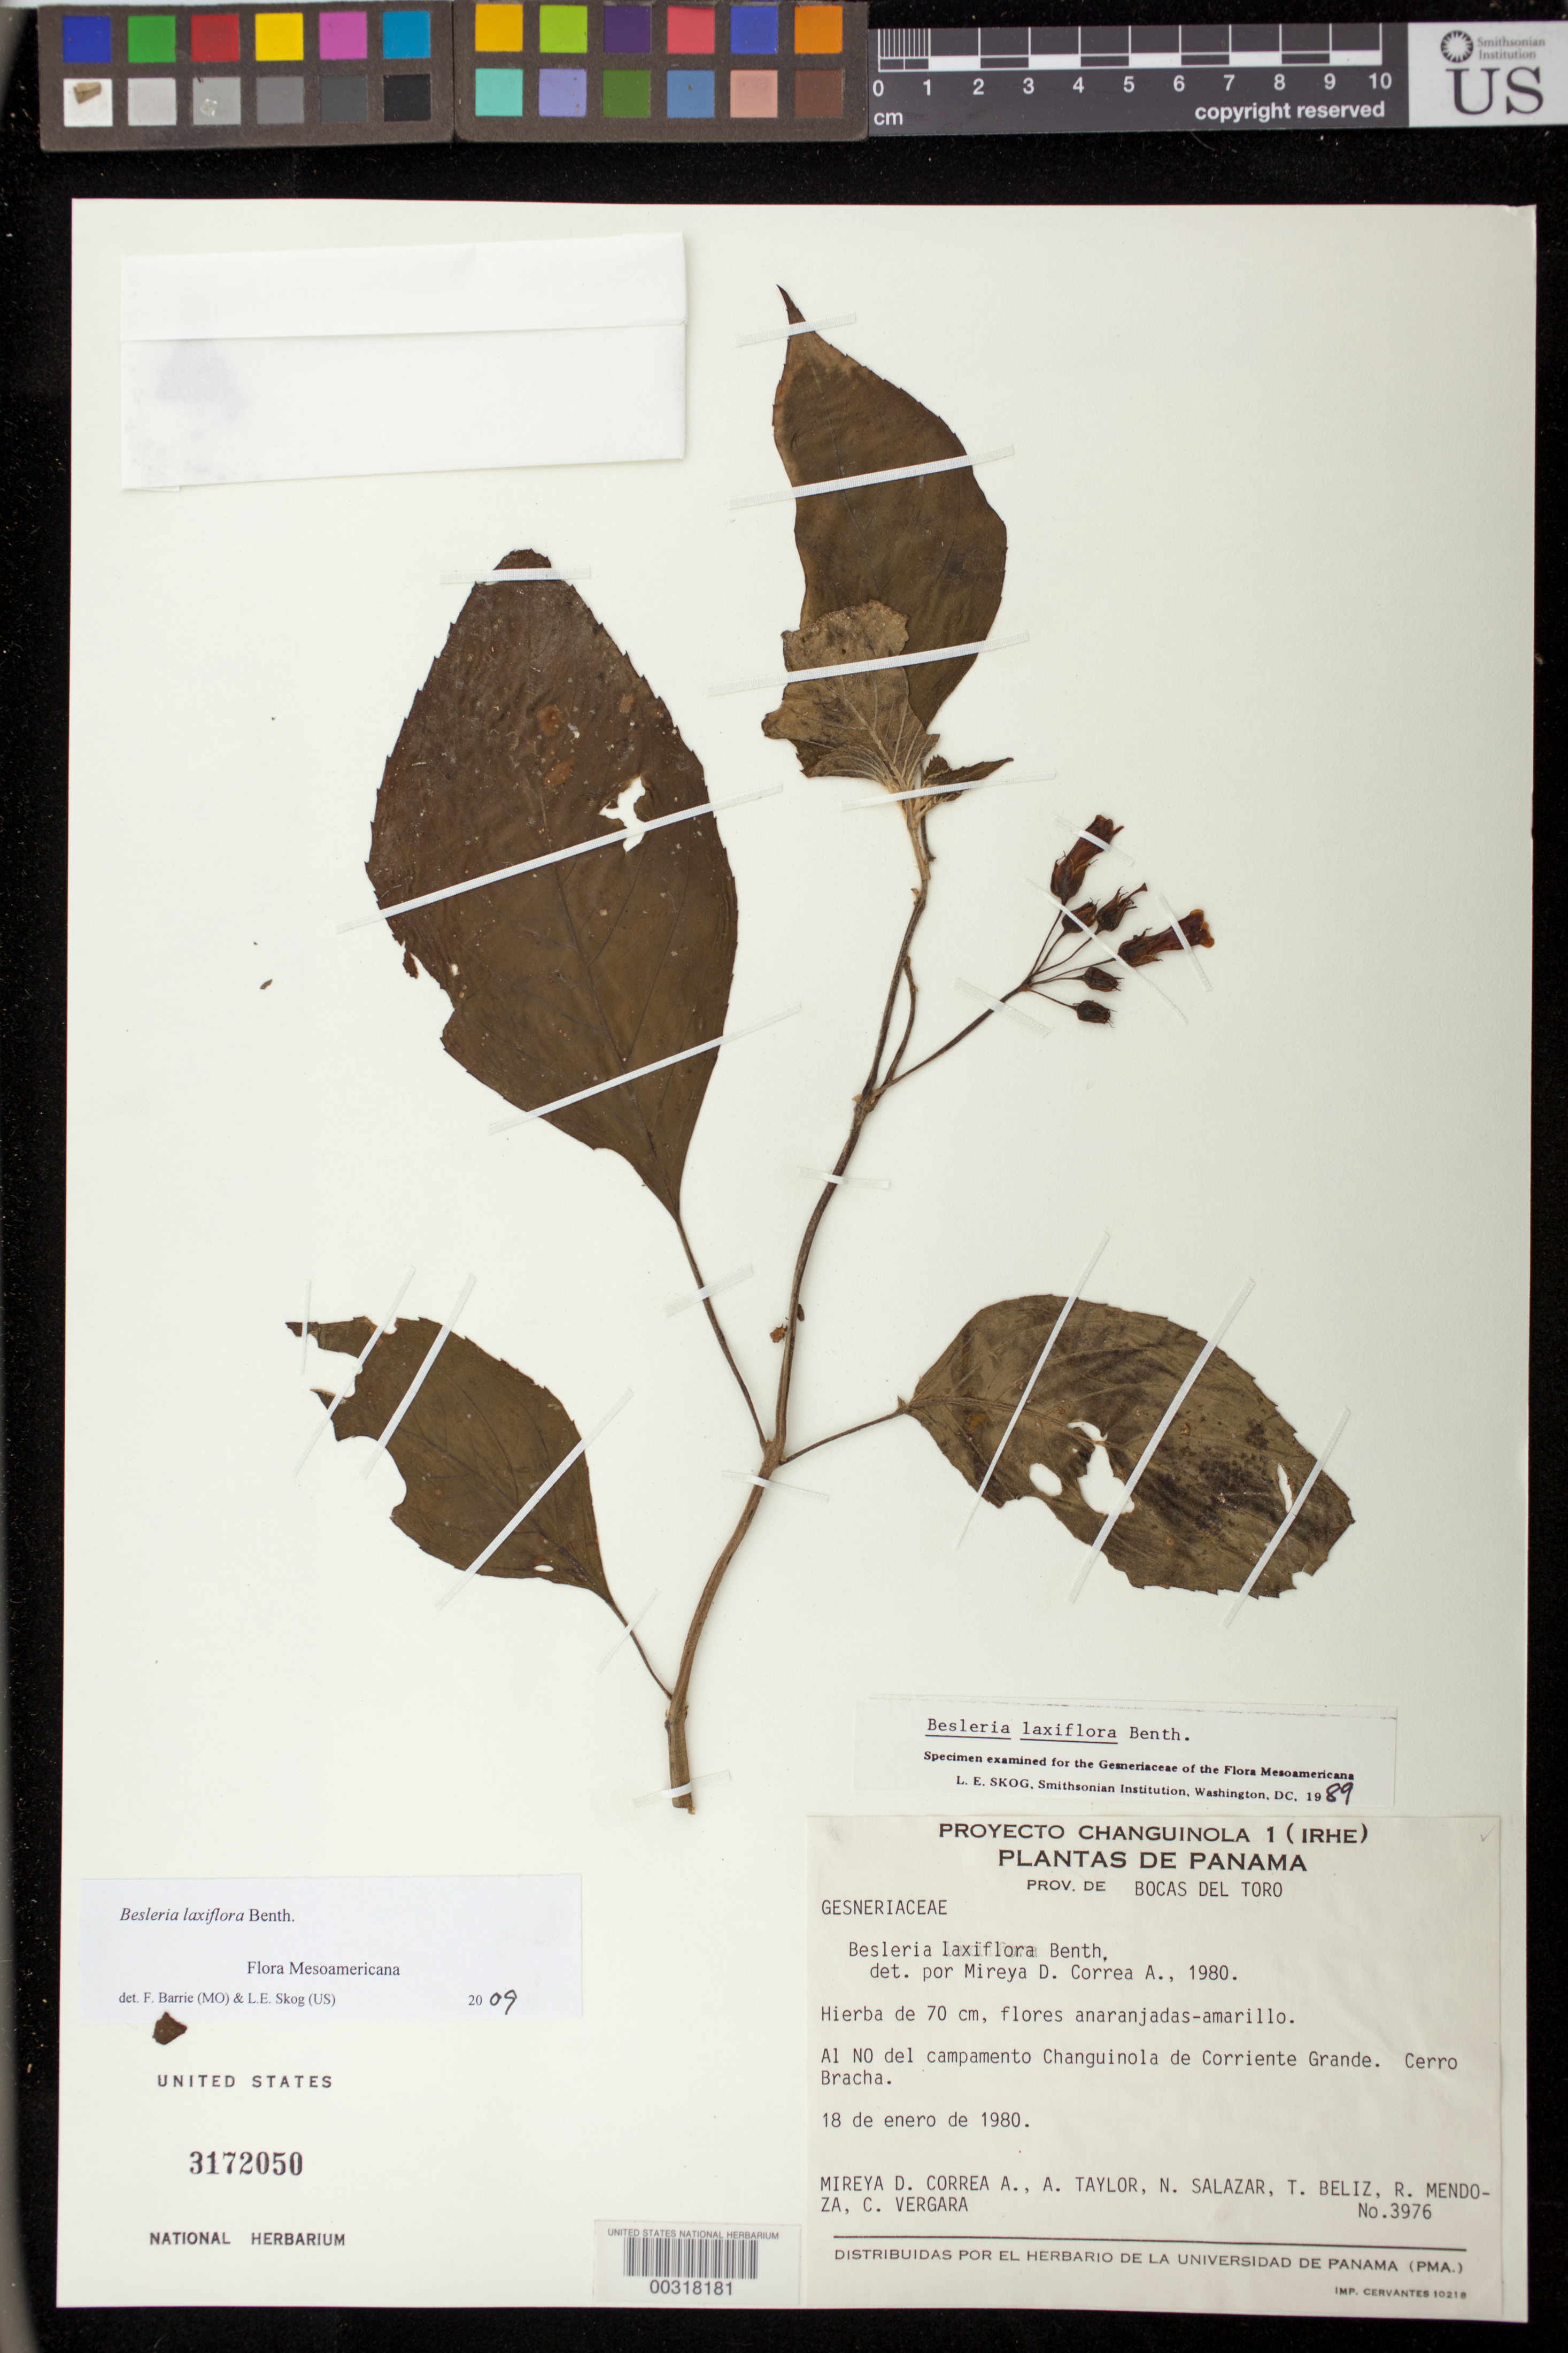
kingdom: Plantae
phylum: Tracheophyta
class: Magnoliopsida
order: Lamiales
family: Gesneriaceae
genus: Besleria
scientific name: Besleria laxiflora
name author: Benth.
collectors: M. D. Corrêa-A., A. Taylor, N. Salazar, T. Béliz, R. Mendoza & C. Vergara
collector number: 3976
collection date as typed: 18 Jan 1980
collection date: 1980-01-18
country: Panama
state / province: Bocas del Toro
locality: NW of Campamento Changuinola de Corriente Grande, Cerro Bracha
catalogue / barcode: US 3172050